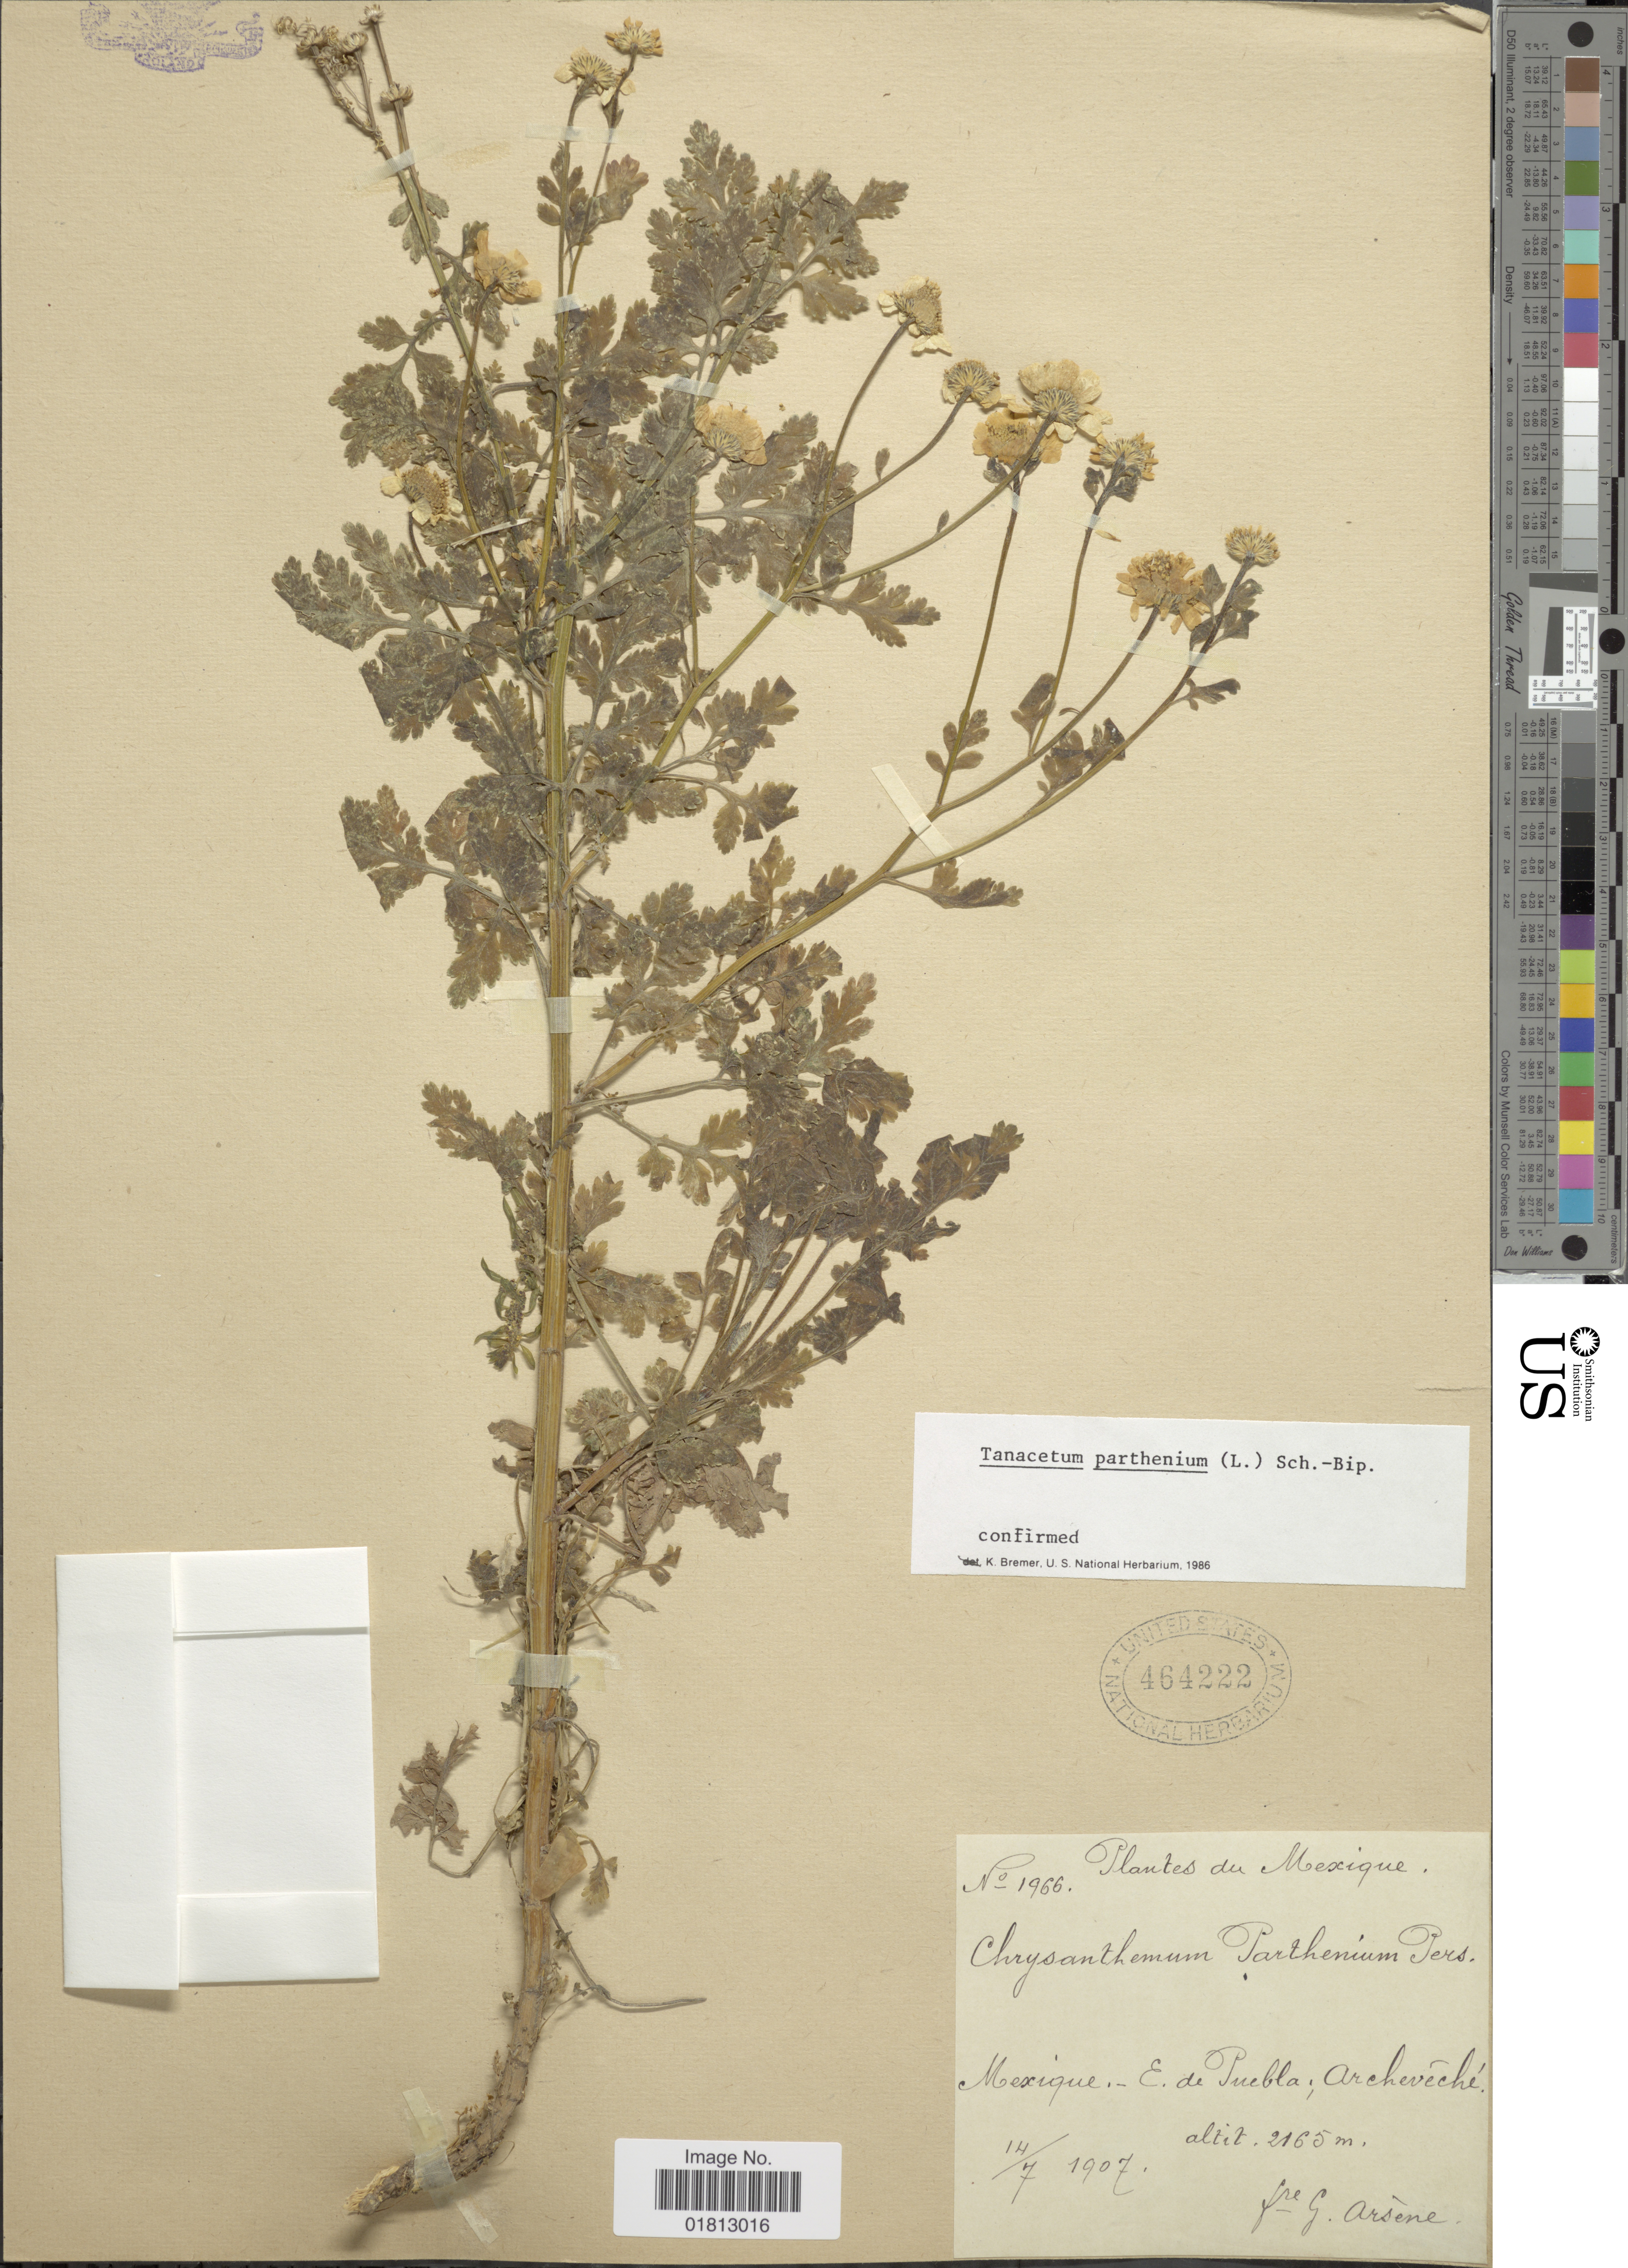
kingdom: Plantae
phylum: Tracheophyta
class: Magnoliopsida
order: Asterales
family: Asteraceae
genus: Tanacetum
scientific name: Tanacetum parthenium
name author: (L.) Sch. Bip.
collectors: Bro. G. Arsène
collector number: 1966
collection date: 1907-07-14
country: Mexico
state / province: Puebla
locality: Mexique, E. de Puebla, Archebveche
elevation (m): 2165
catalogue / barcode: US 464222